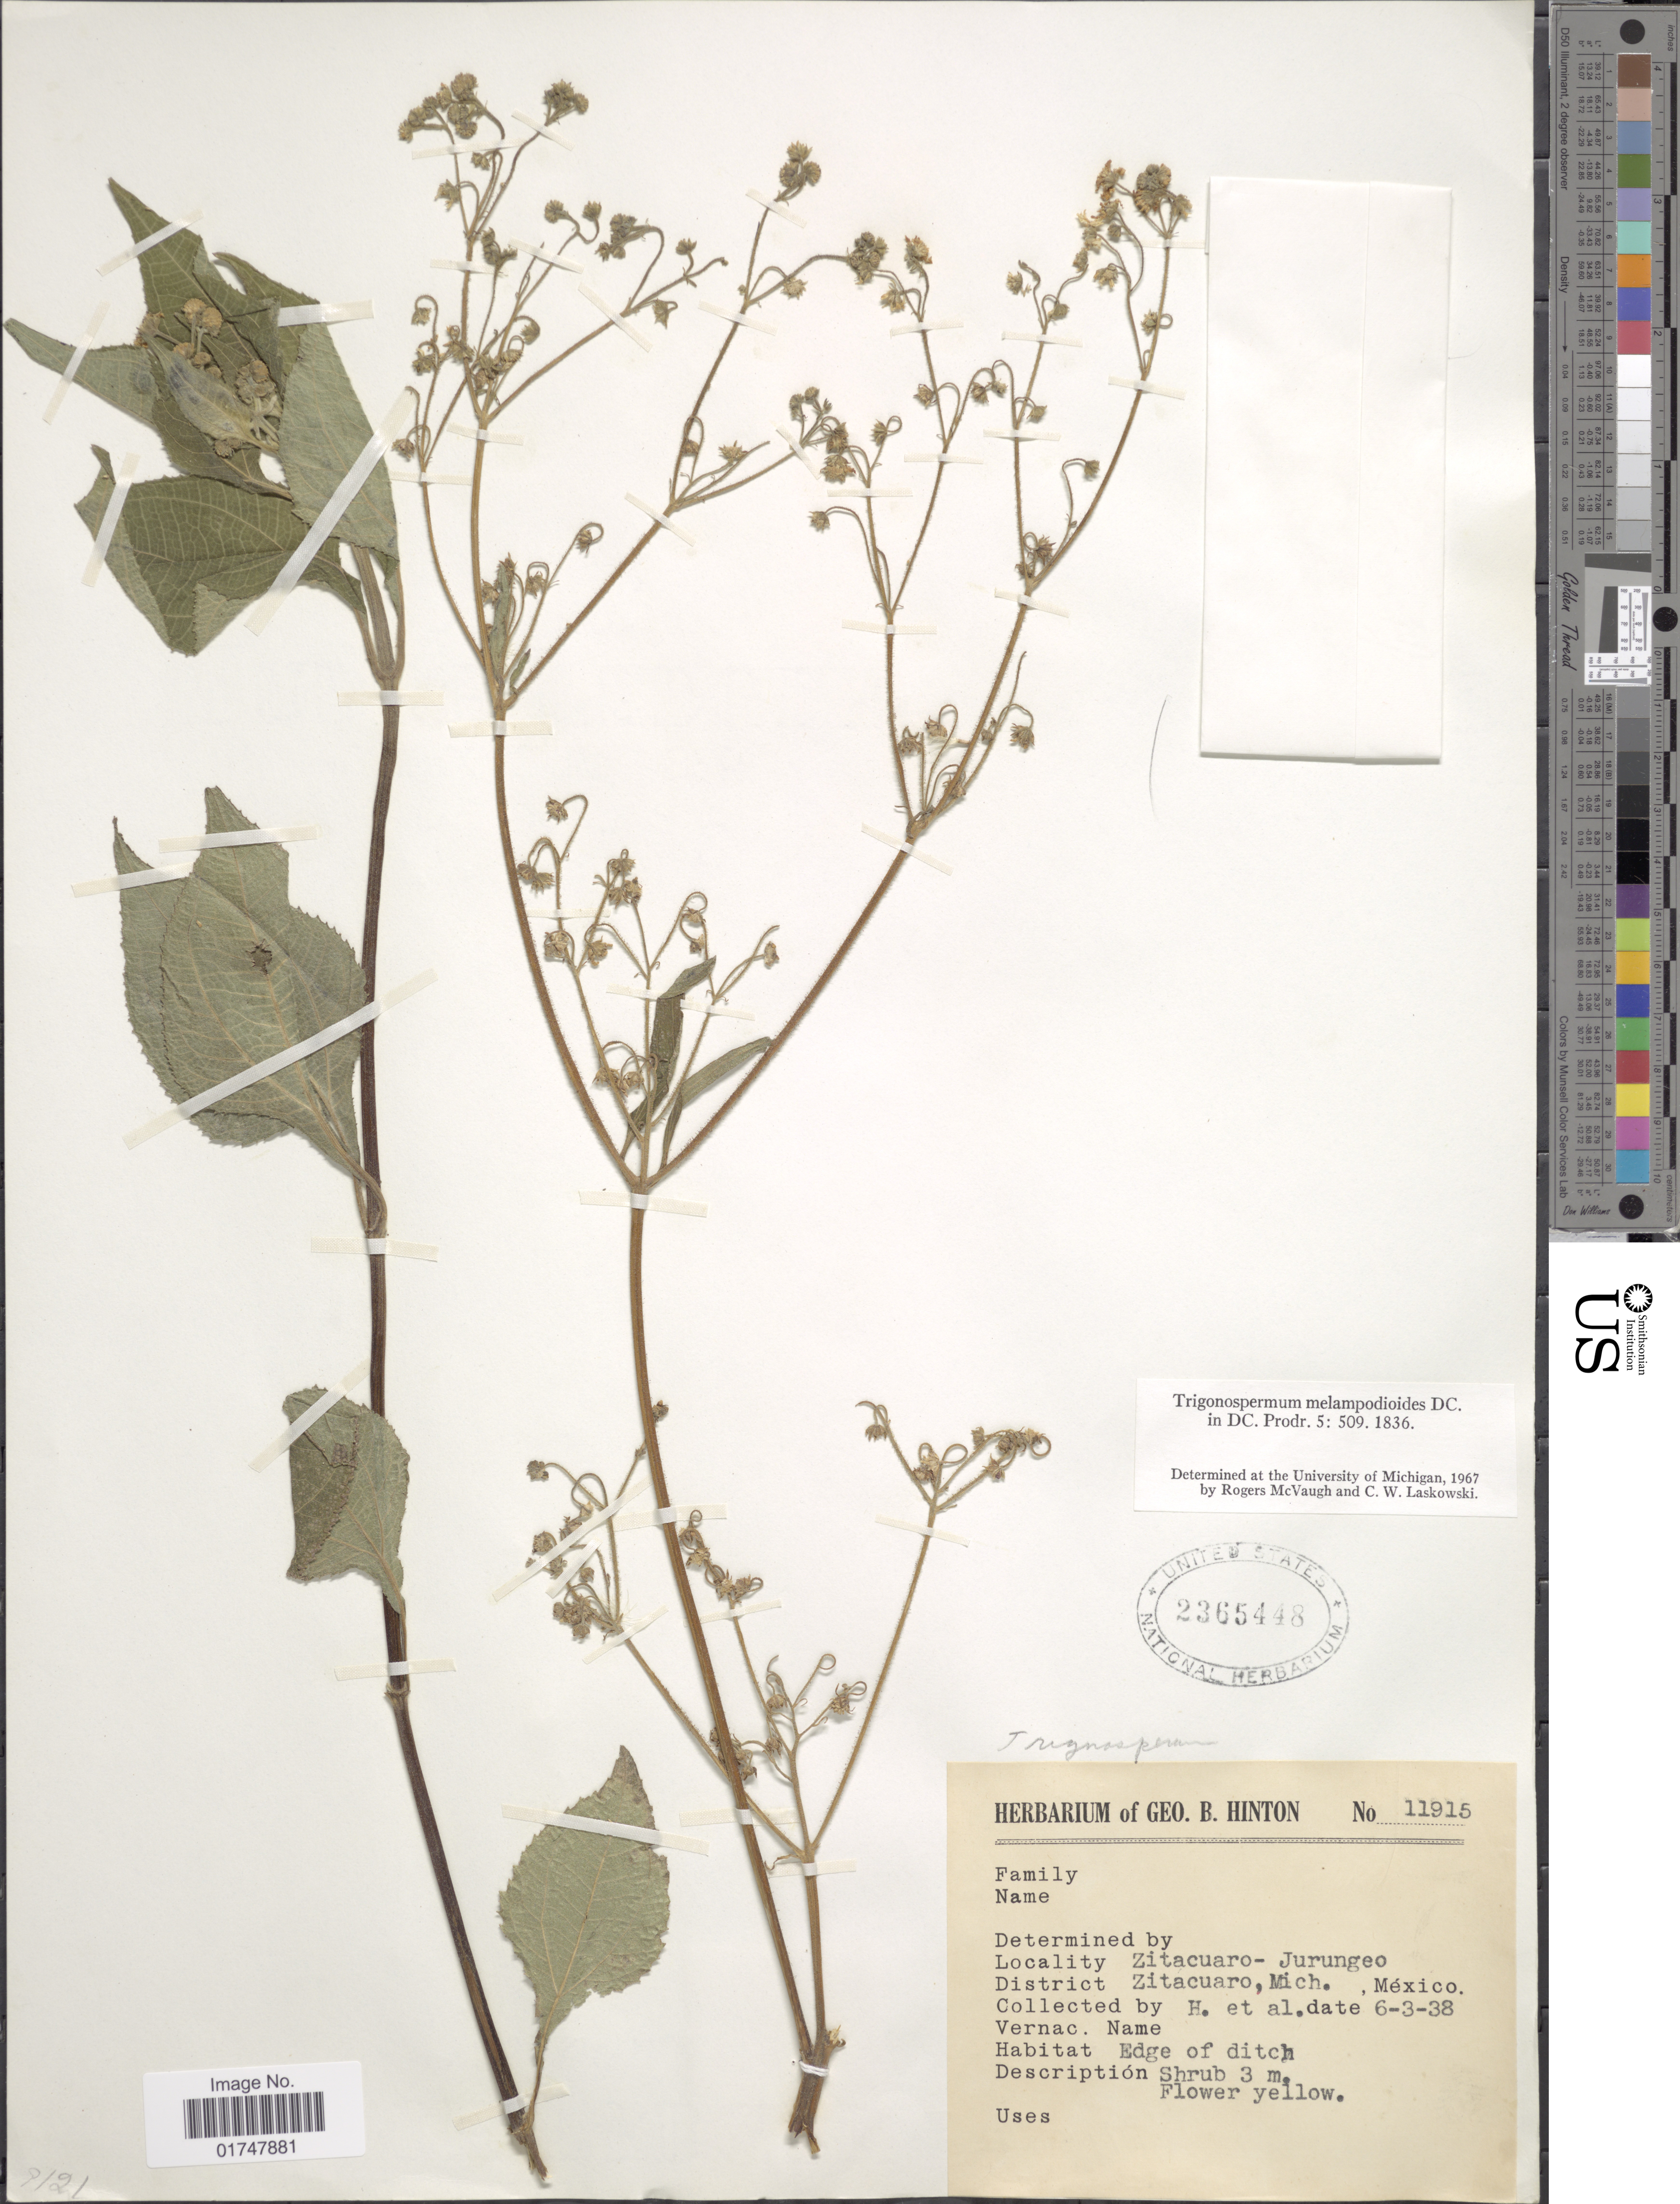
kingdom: Plantae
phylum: Tracheophyta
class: Magnoliopsida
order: Asterales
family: Asteraceae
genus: Trigonospermum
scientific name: Trigonospermum melampodioides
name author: DC.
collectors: G. B. Hinton & et al.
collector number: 11915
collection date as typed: Transcribed d/m/y: 3/6/38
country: Mexico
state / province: Michoacán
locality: Zitacuaro- Jurungeo, Zitacuaro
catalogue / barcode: US 2365448